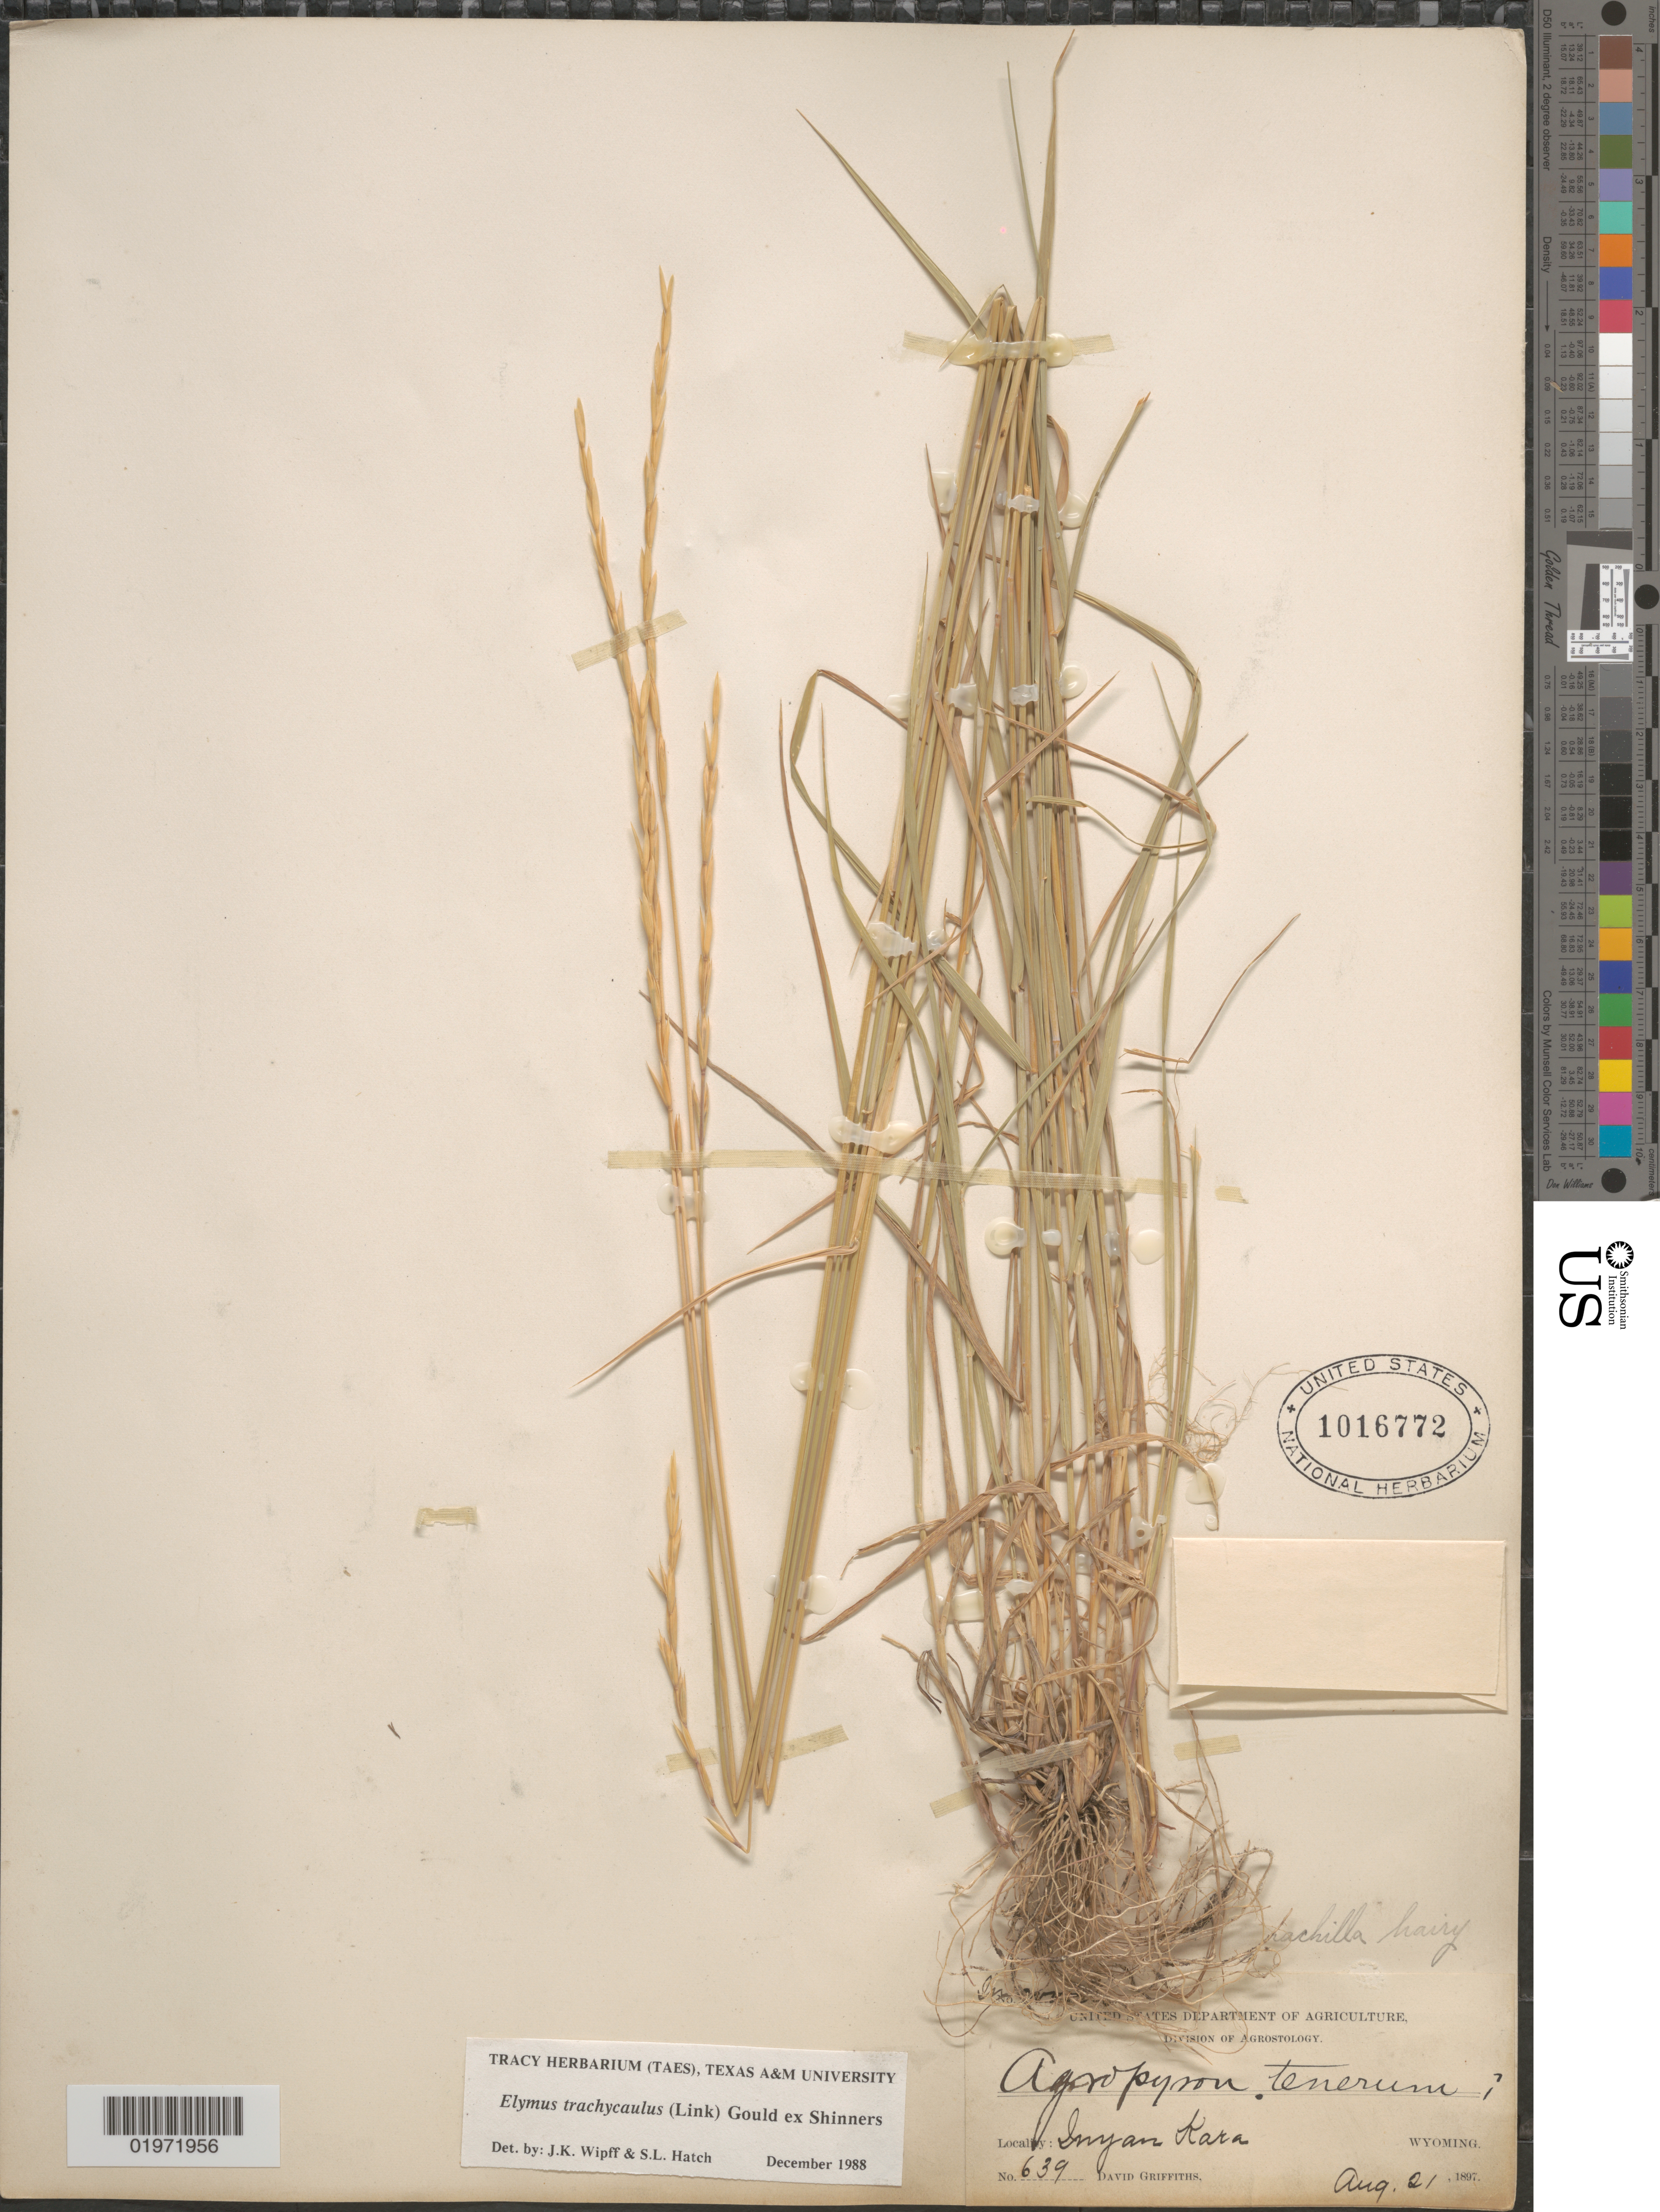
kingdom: Plantae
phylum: Tracheophyta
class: Liliopsida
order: Poales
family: Poaceae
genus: Elymus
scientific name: Elymus trachycaulus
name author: (Link) Gould ex Shinners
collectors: D. Griffiths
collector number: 639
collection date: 1897-08-21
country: United States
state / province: Wyoming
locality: Inyan Kara.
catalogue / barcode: US 1016772